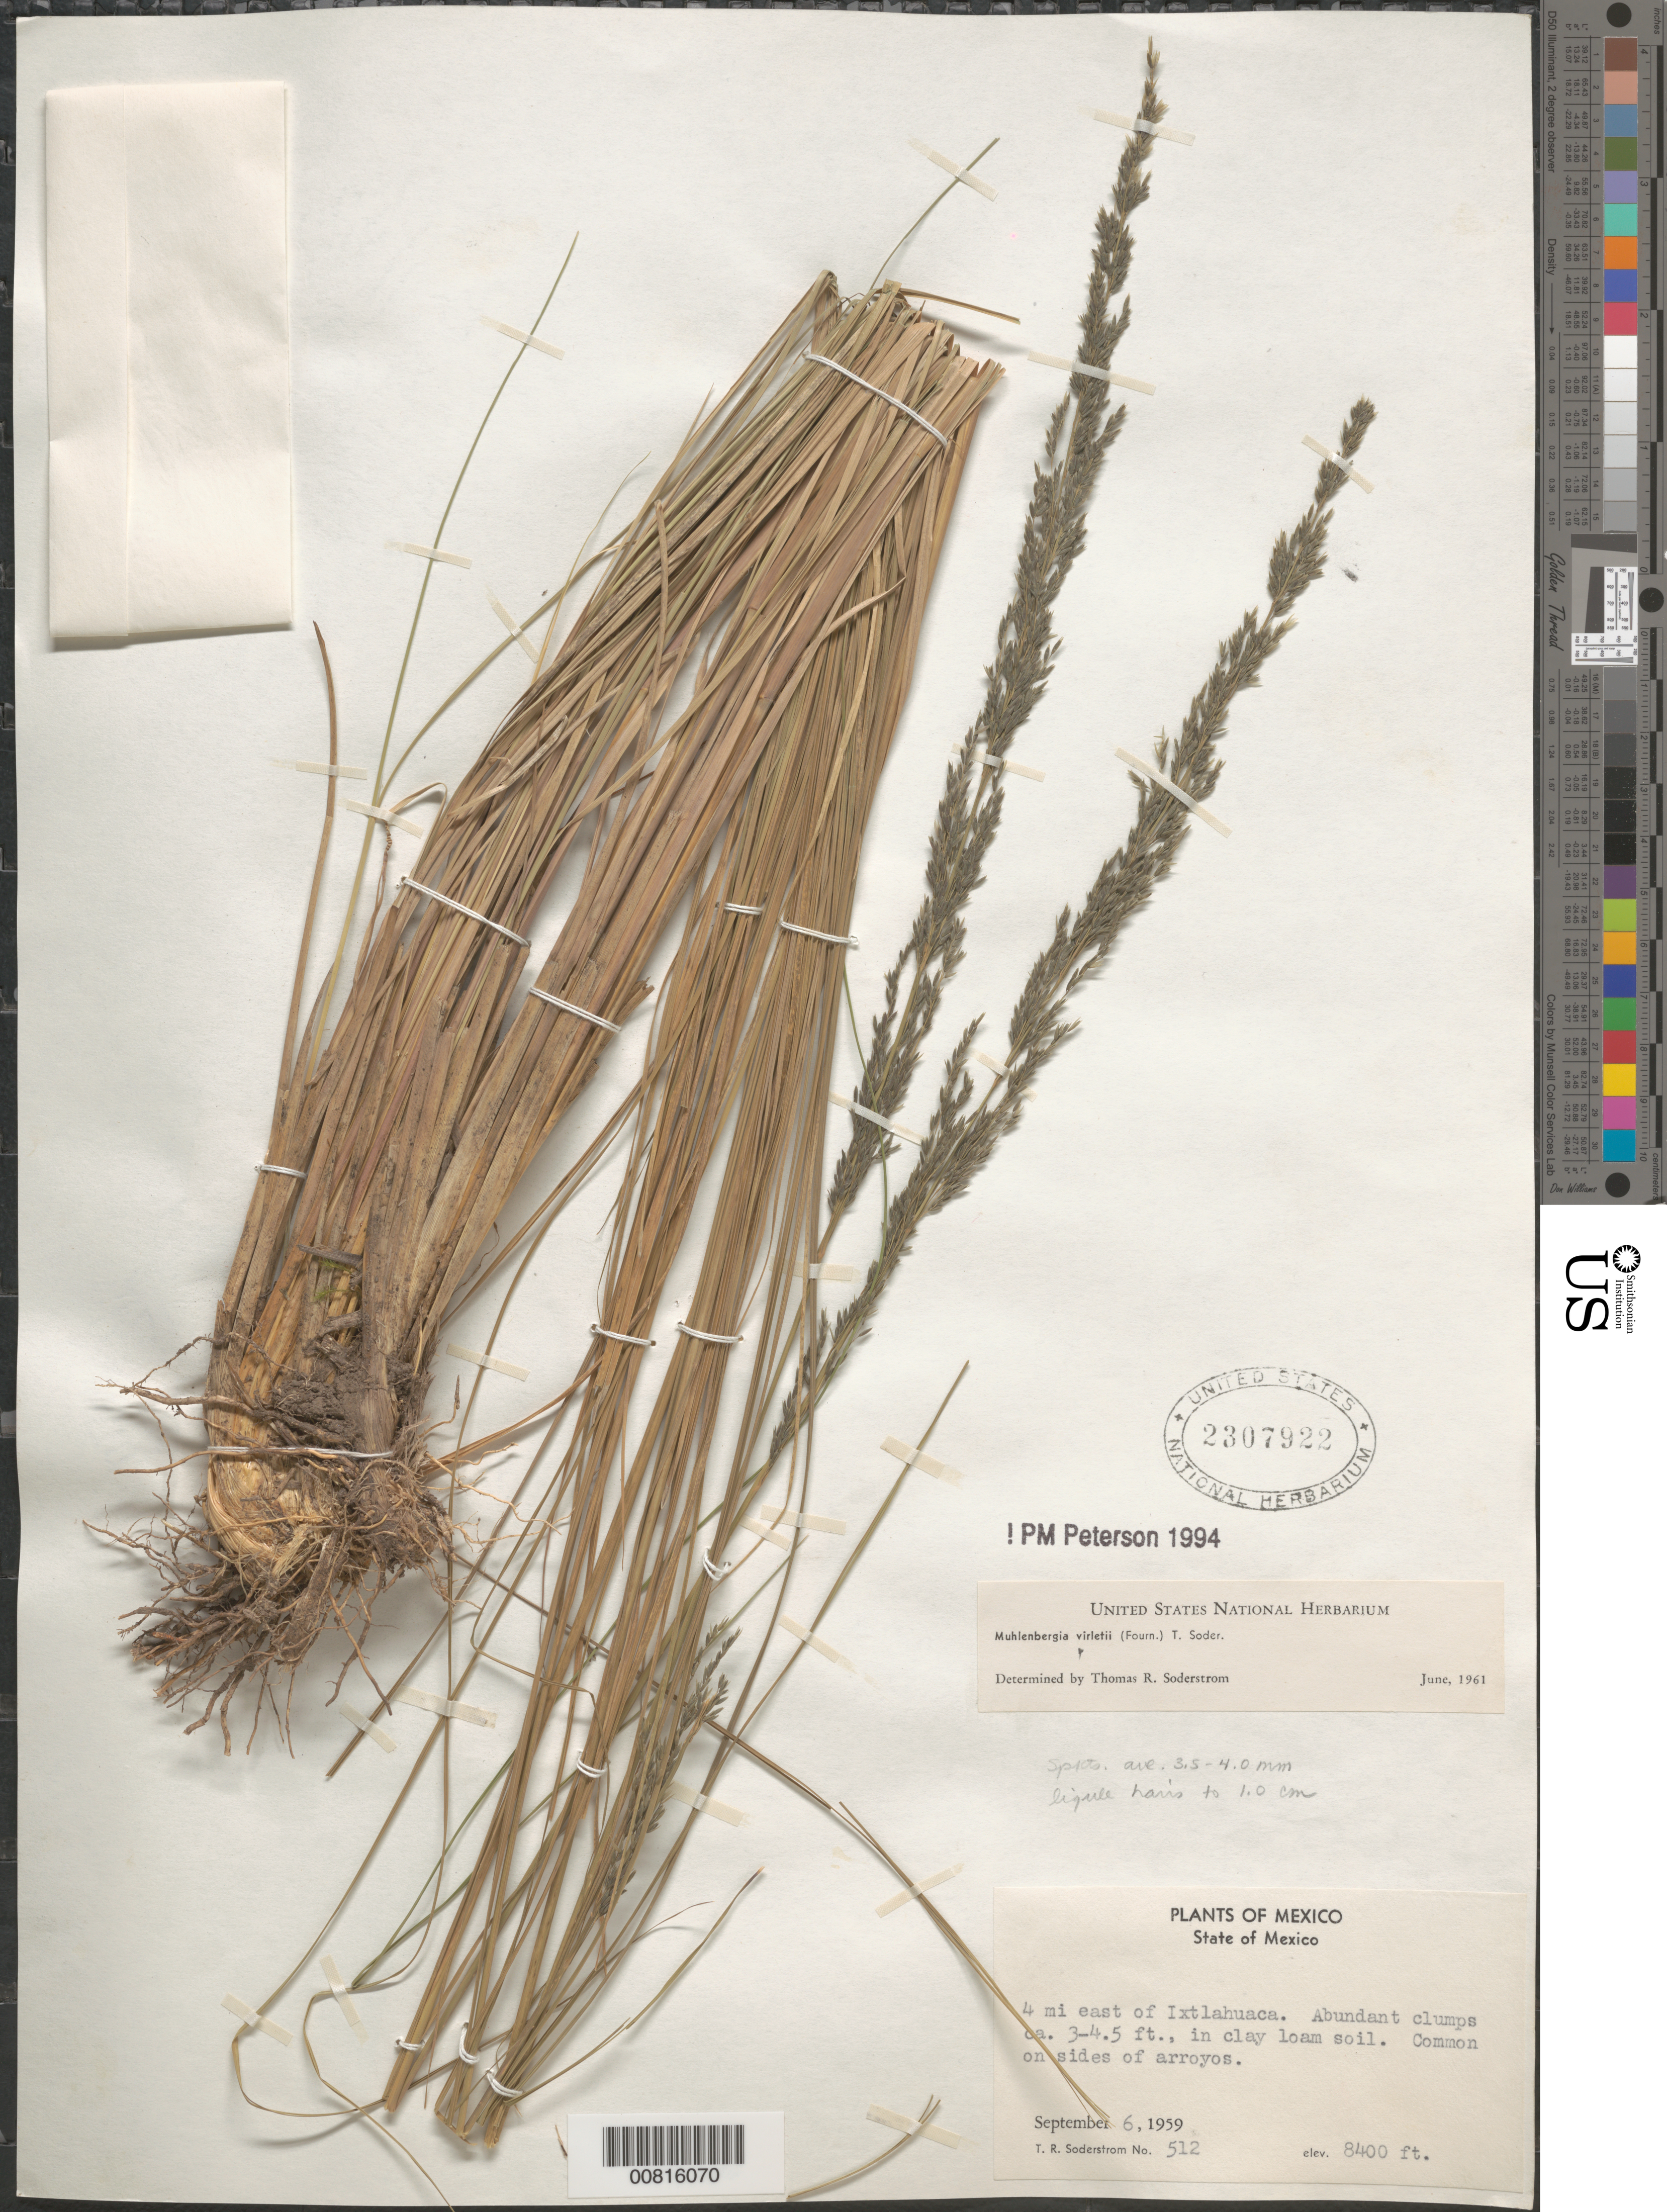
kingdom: Plantae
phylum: Tracheophyta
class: Liliopsida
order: Poales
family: Poaceae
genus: Muhlenbergia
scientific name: Muhlenbergia virletii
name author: (E. Fourn.) Soderstr.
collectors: T. R. Soderstrom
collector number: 512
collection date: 1959-09-06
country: Mexico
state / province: México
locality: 4 mi east of Ixtlahuaca.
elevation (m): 2560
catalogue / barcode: US 2307922